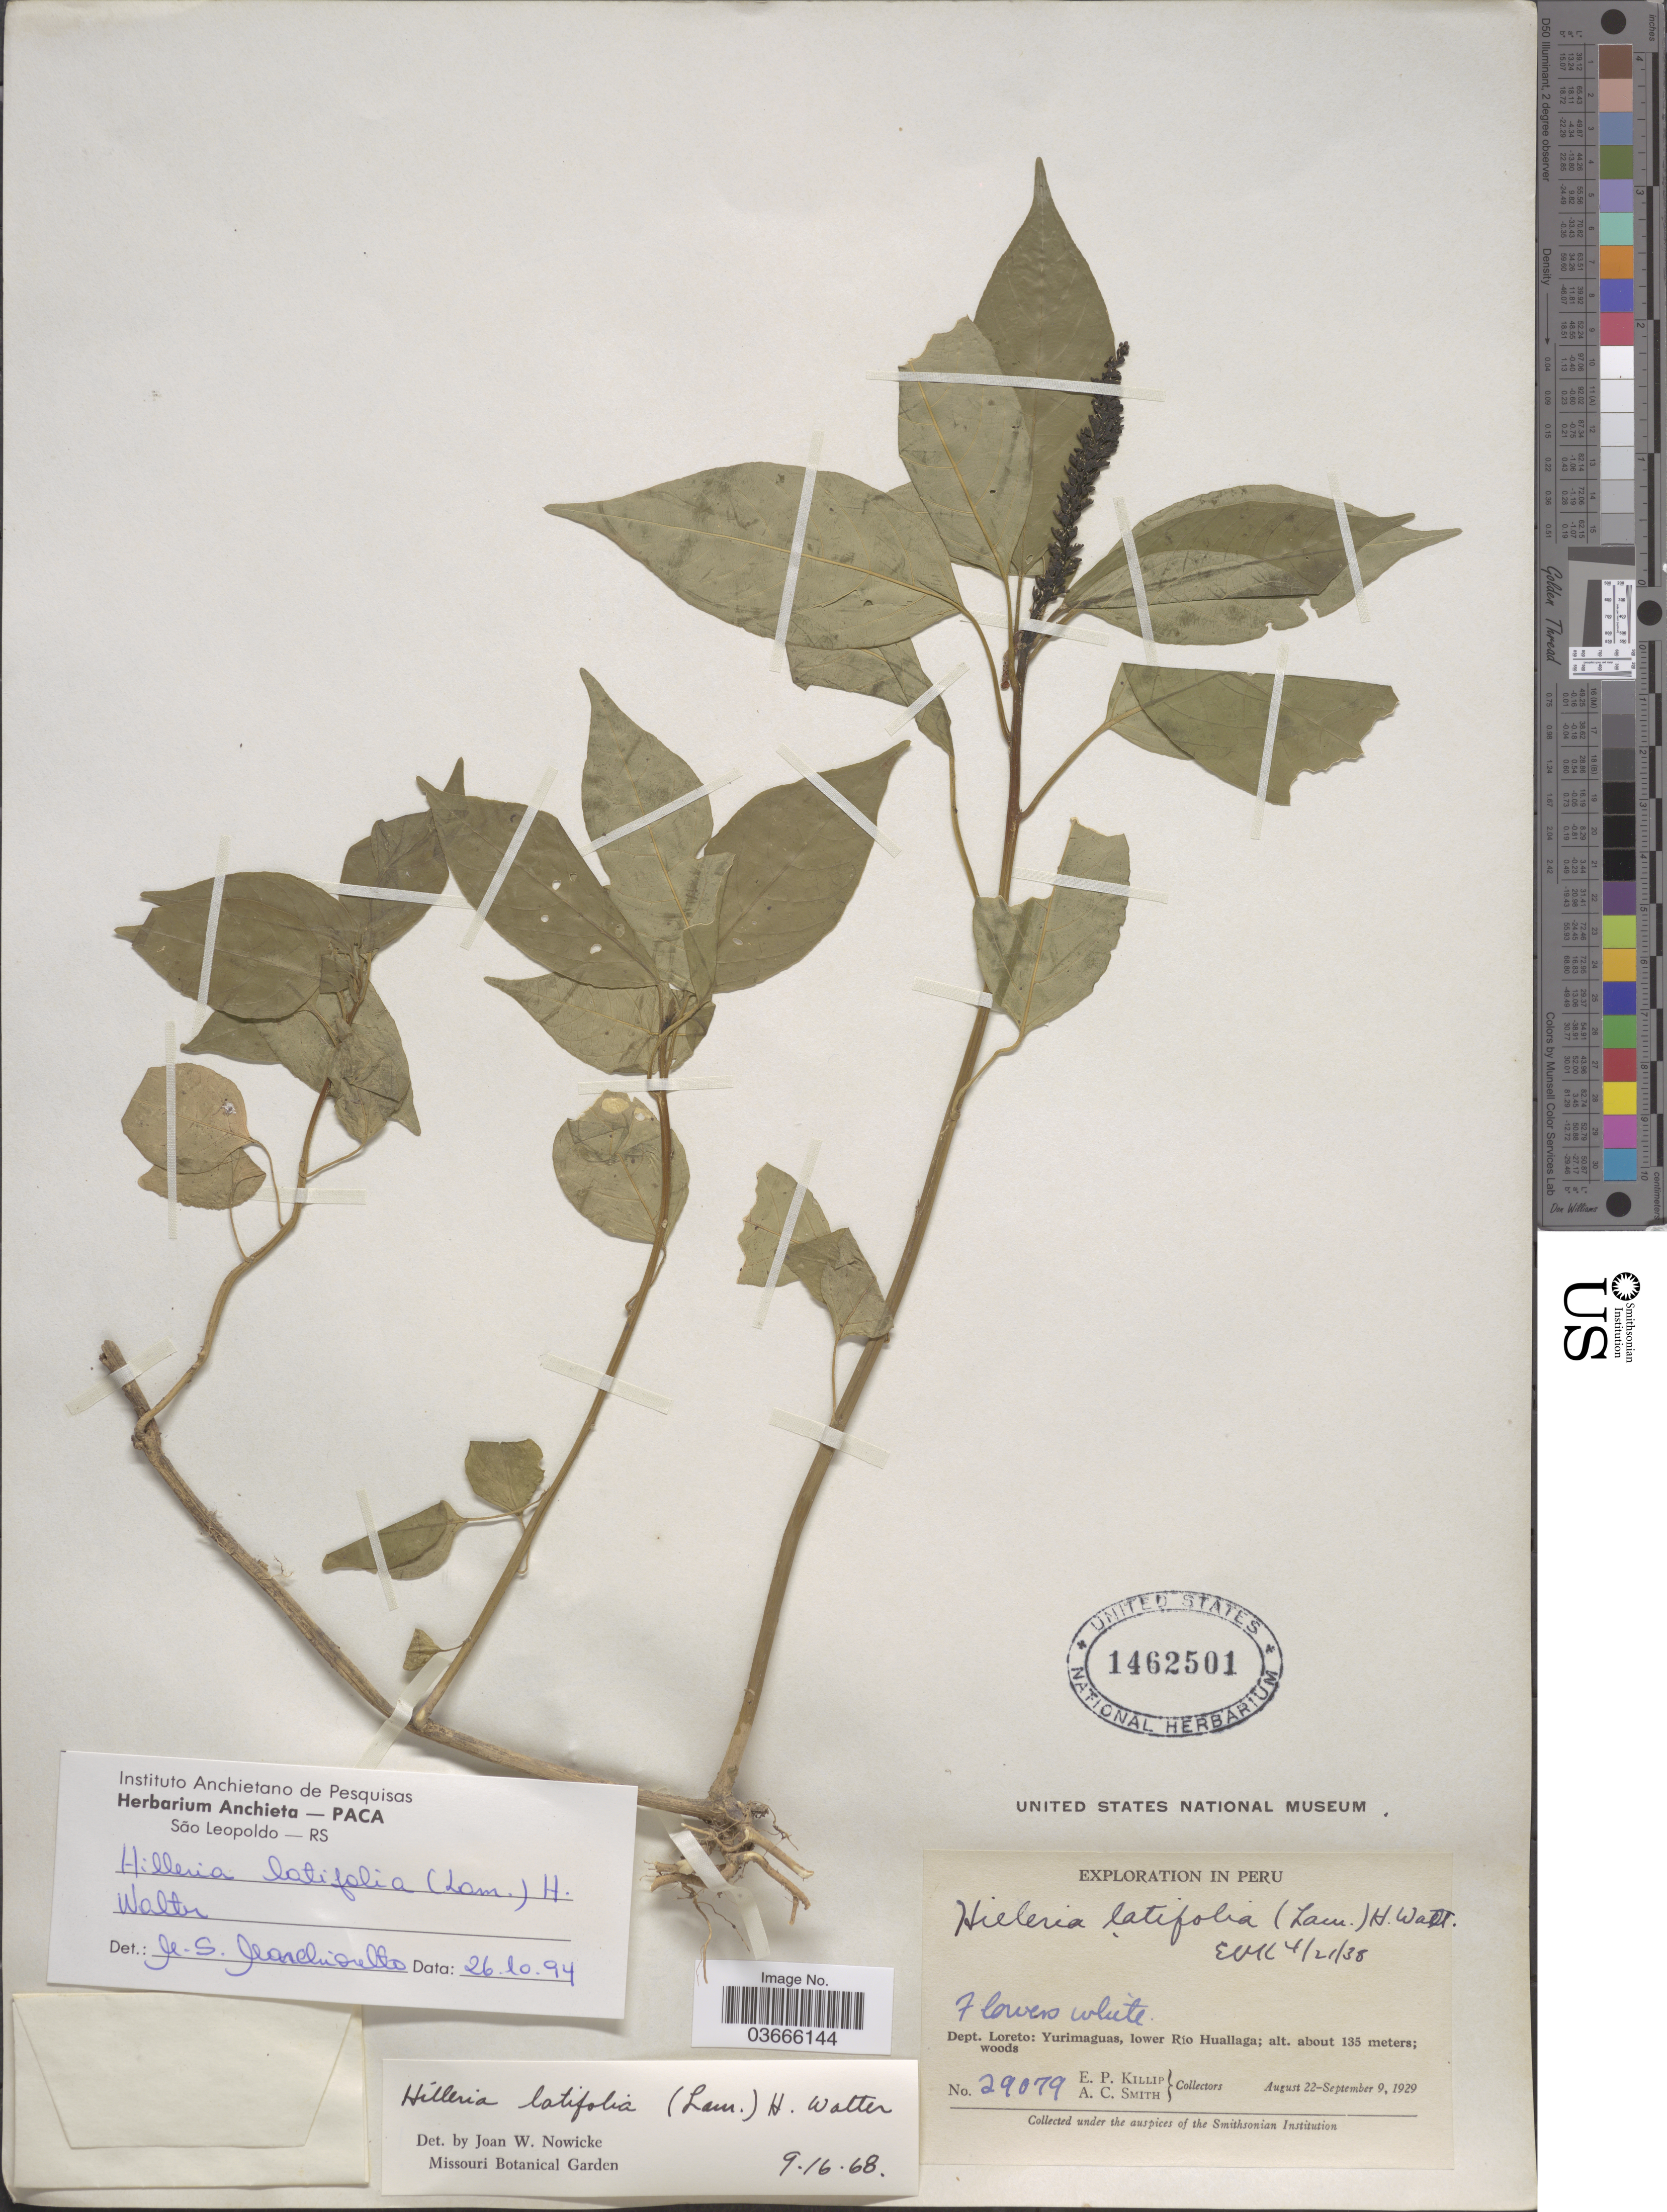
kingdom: Plantae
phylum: Tracheophyta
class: Magnoliopsida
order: Caryophyllales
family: Phytolaccaceae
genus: Hilleria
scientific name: Hilleria latifolia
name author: (Lam.) H. Walter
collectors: E. P. Killip & A. C. Smith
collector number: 29079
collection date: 1929-08-22/1929-09-09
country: Peru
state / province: Loreto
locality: Dept. Loreto: Yurimaguas, lower Río Huallaga.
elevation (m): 135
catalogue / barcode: US 1462501